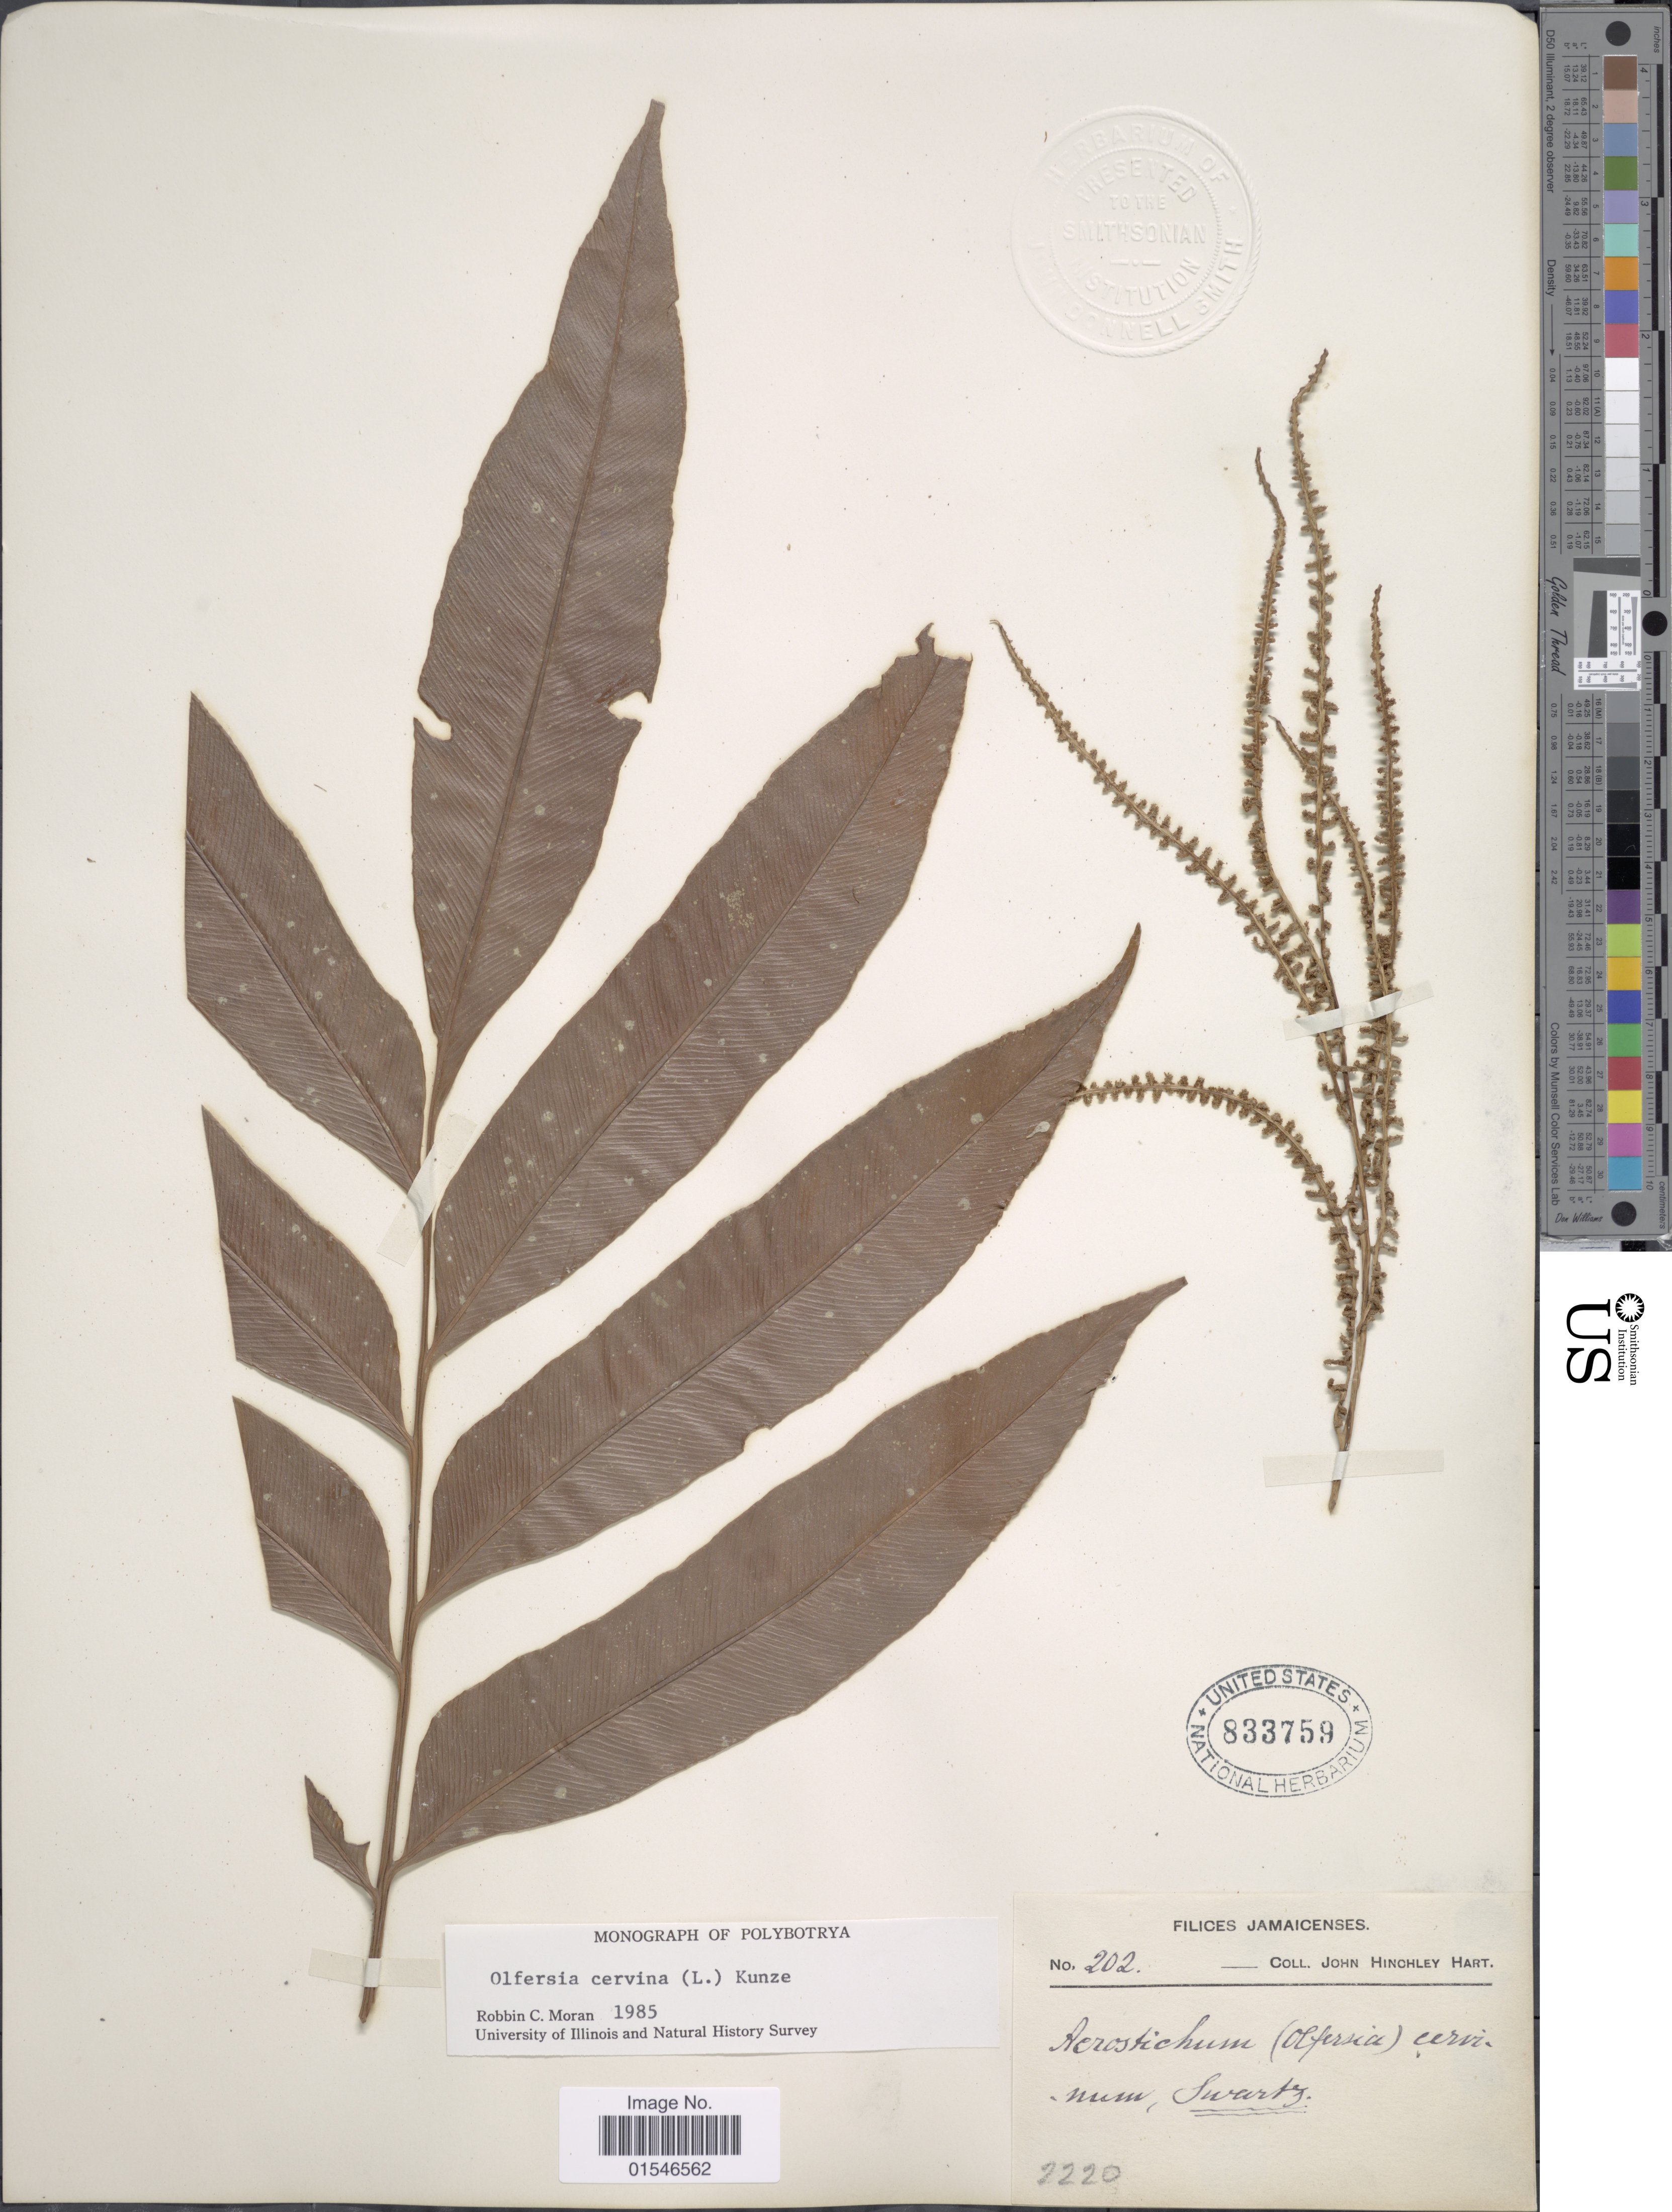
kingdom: Plantae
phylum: Tracheophyta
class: Polypodiopsida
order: Polypodiales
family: Dryopteridaceae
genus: Olfersia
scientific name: Olfersia cervina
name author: (L.) Kunze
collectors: J. H. Hart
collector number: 202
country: Jamaica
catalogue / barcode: US 833759